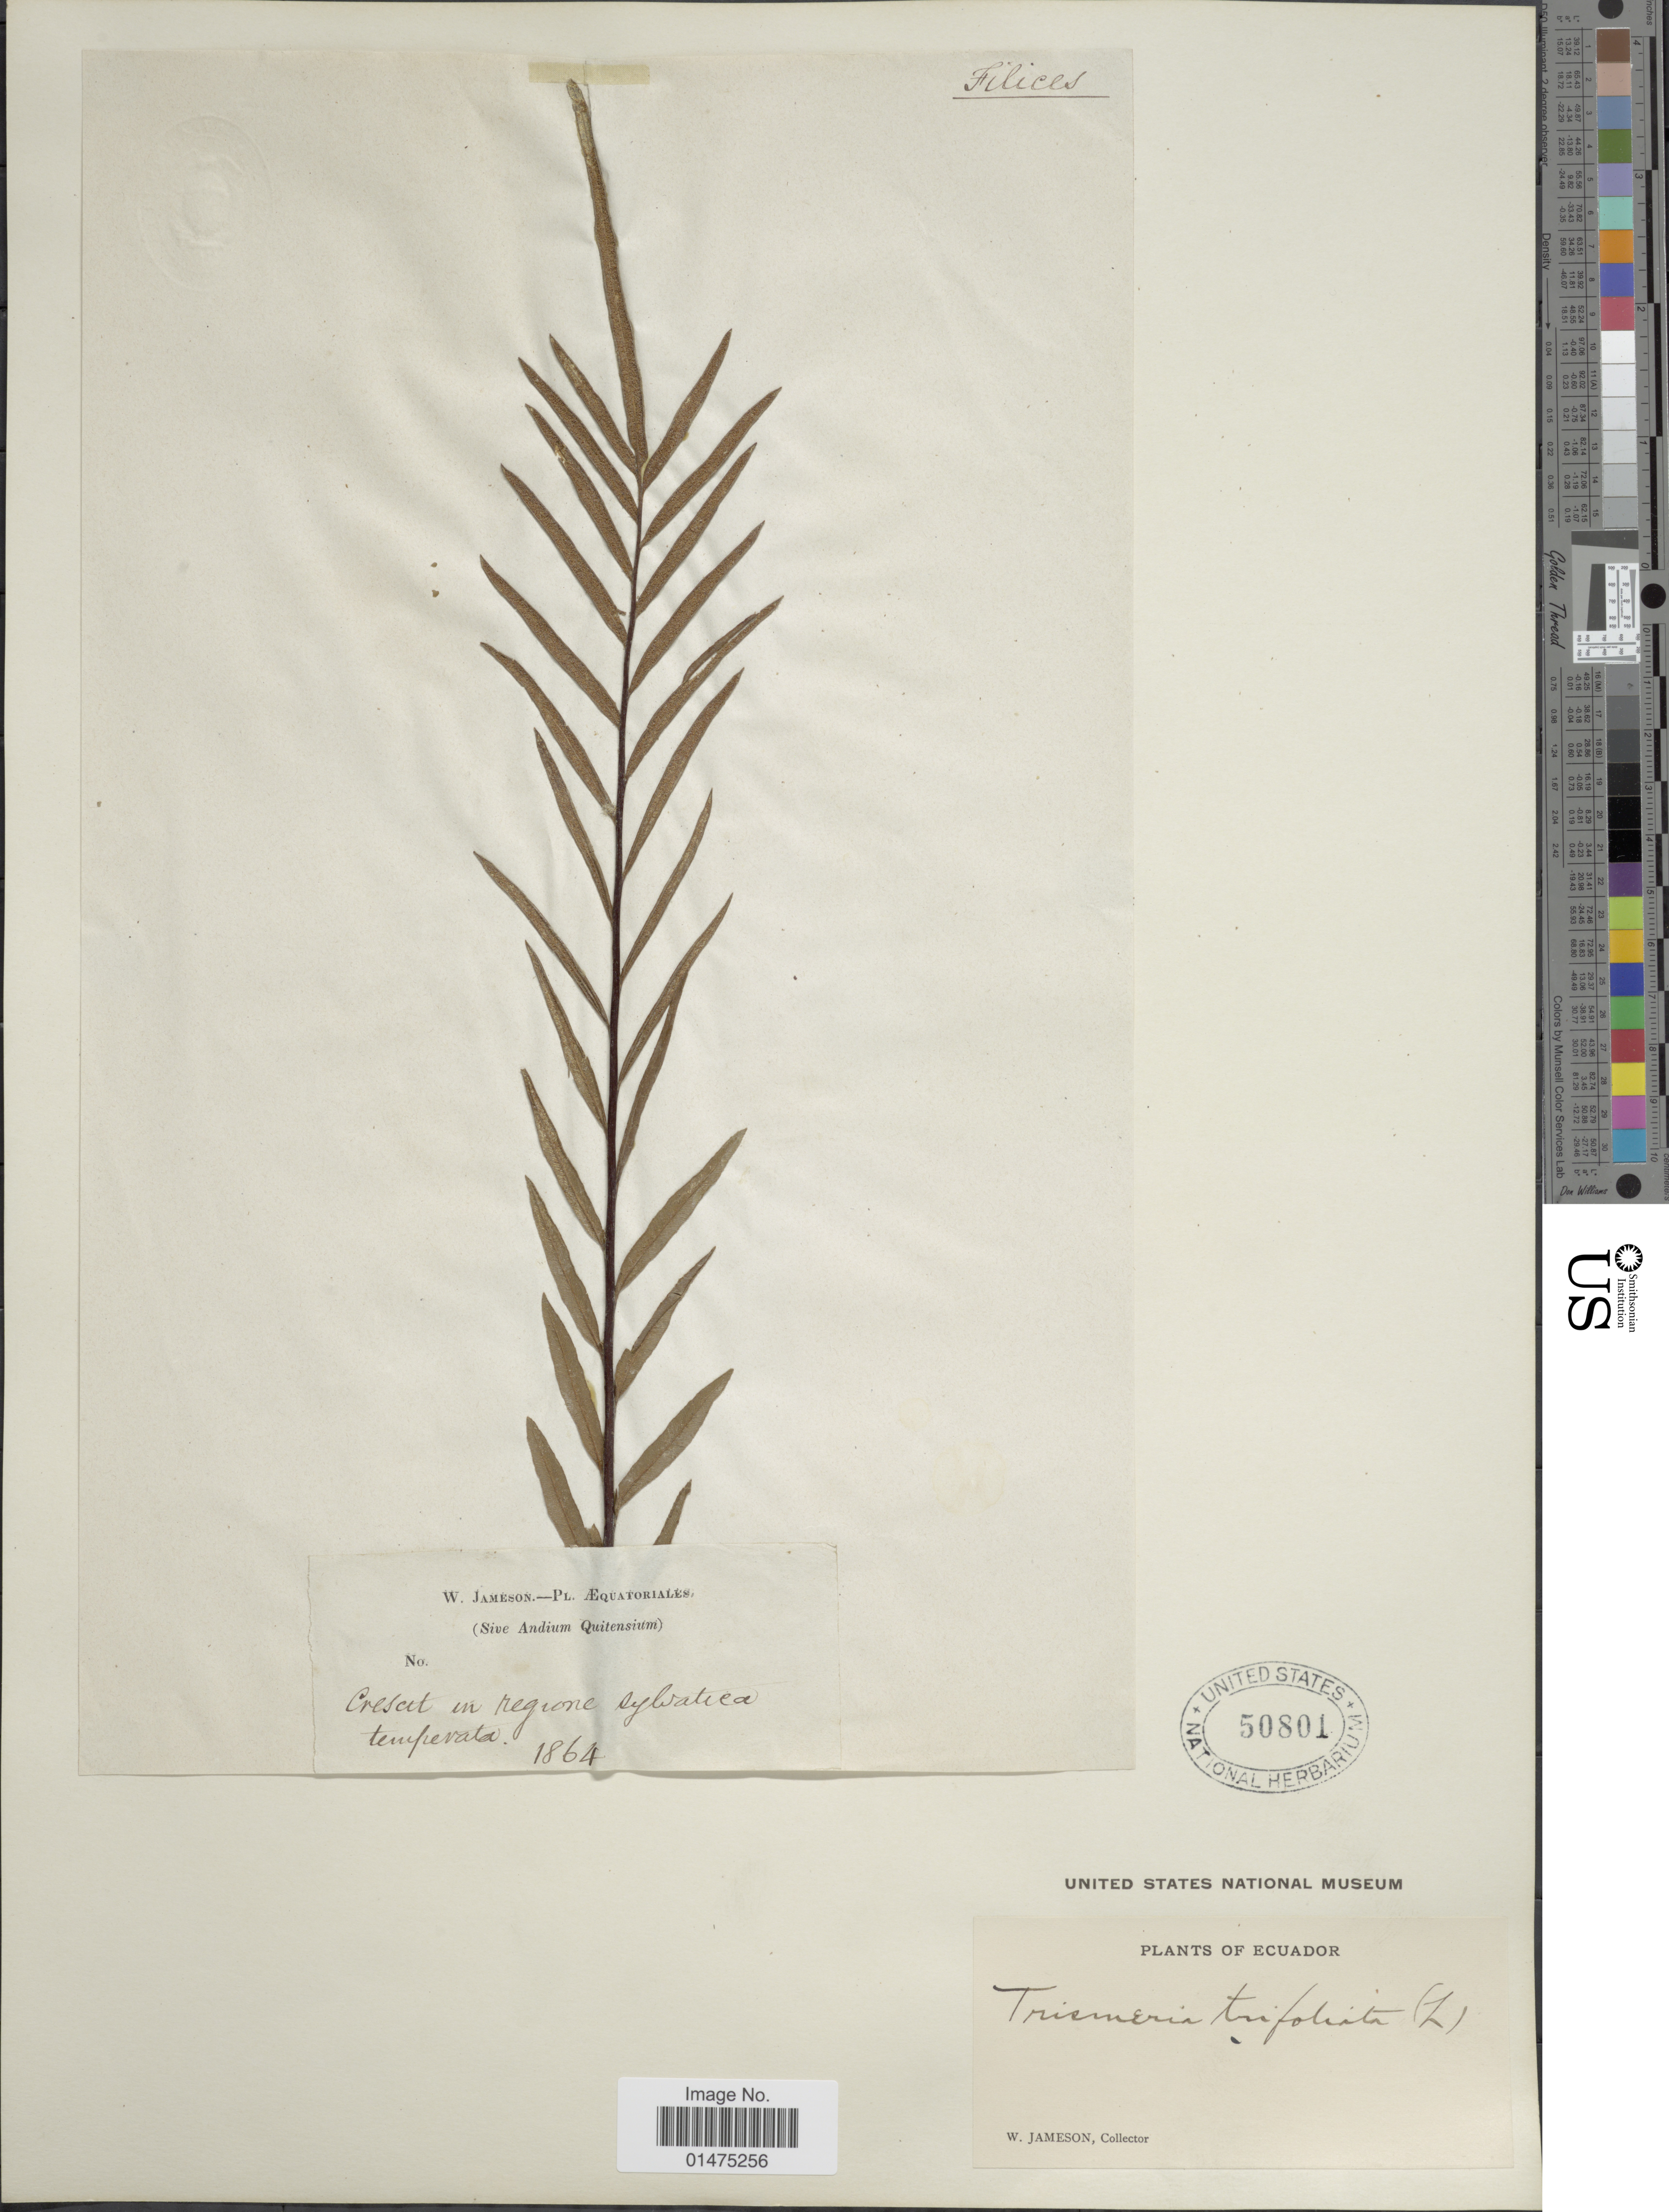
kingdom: Plantae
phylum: Tracheophyta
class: Polypodiopsida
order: Polypodiales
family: Pteridaceae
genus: Pityrogramma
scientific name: Pityrogramma trifoliata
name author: (L.) R.M. Tryon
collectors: W. Jameson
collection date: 1864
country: Ecuador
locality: Crescit in regione sylvatica temperata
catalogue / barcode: US 50801